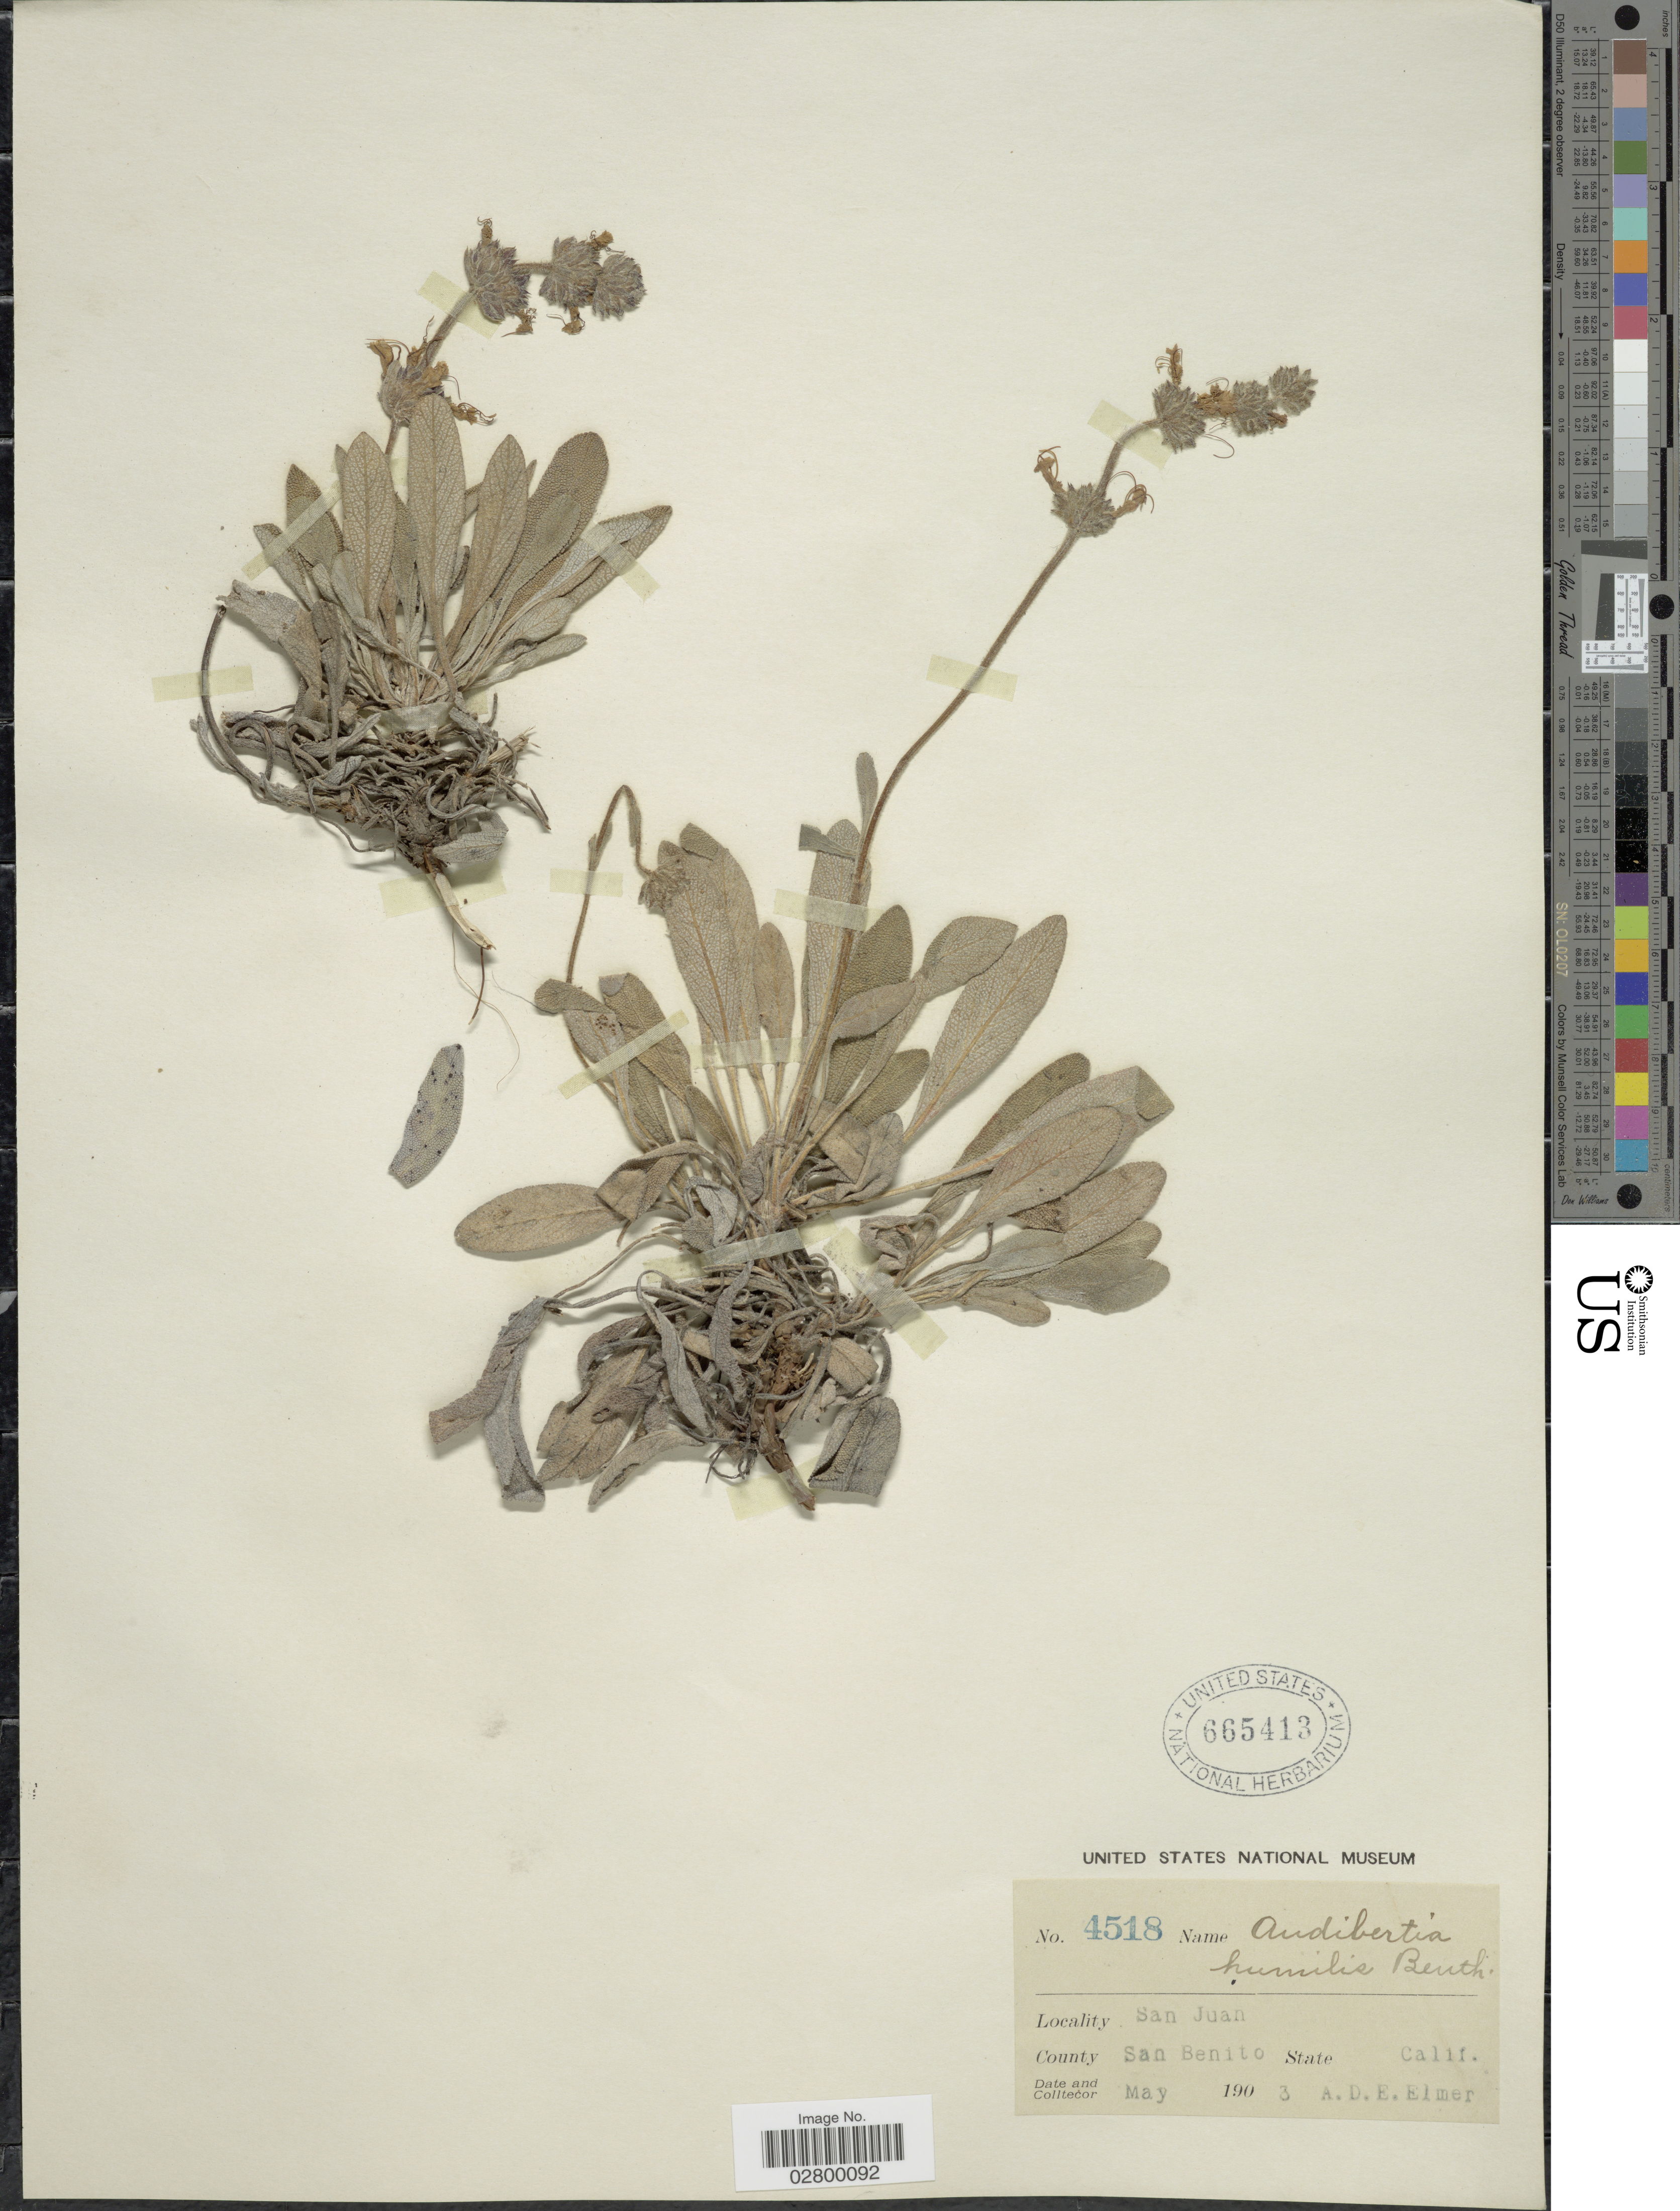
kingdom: Plantae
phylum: Tracheophyta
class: Magnoliopsida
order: Lamiales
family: Lamiaceae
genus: Salvia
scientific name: Salvia sonomensis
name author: Greene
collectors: A. D. E. Elmer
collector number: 4518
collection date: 1903-05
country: United States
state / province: California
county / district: San Benito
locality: San Juan, County San Benito.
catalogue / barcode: US 665413